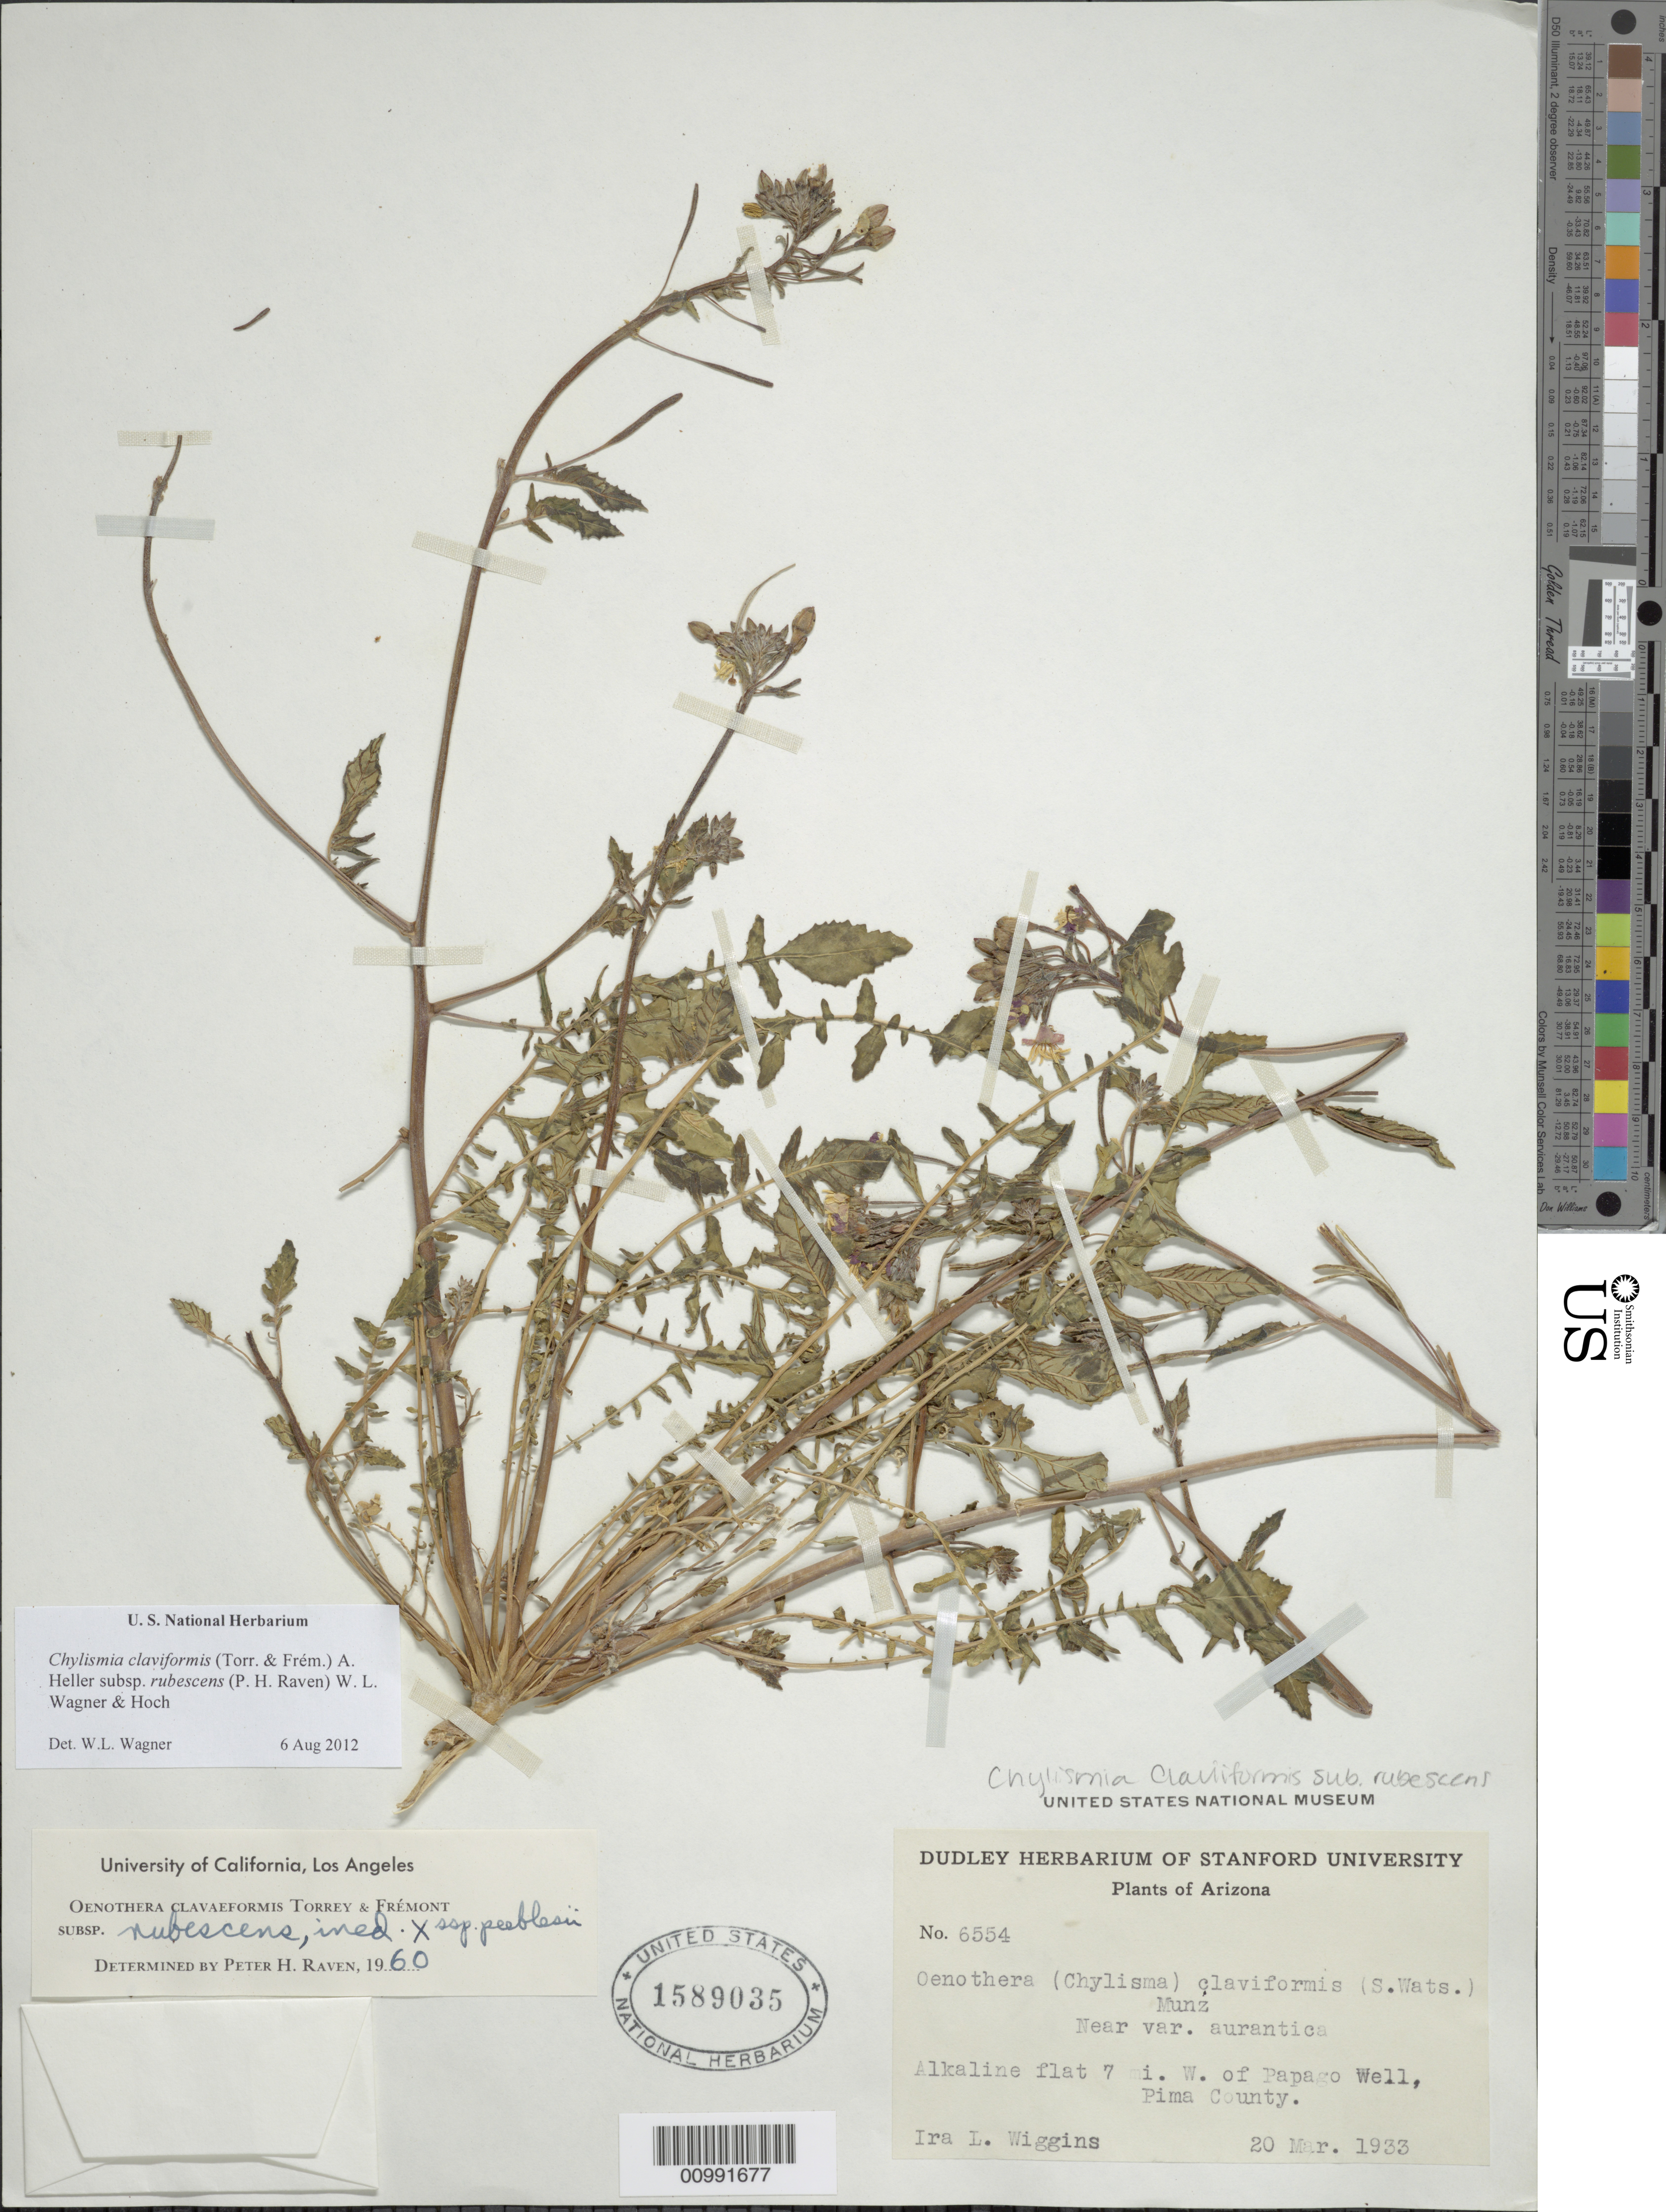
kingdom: Plantae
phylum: Tracheophyta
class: Magnoliopsida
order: Myrtales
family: Onagraceae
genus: Chylismia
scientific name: Chylismia claviformis subsp. rubescens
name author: (P.H. Raven) W.L. Wagner & Hoch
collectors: I. L. Wiggins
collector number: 6554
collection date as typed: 20 Mar 1938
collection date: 1938-03-20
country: United States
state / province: Arizona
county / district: Pima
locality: Alkaline flat 7 miles W of Papago Well.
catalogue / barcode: US 1589035